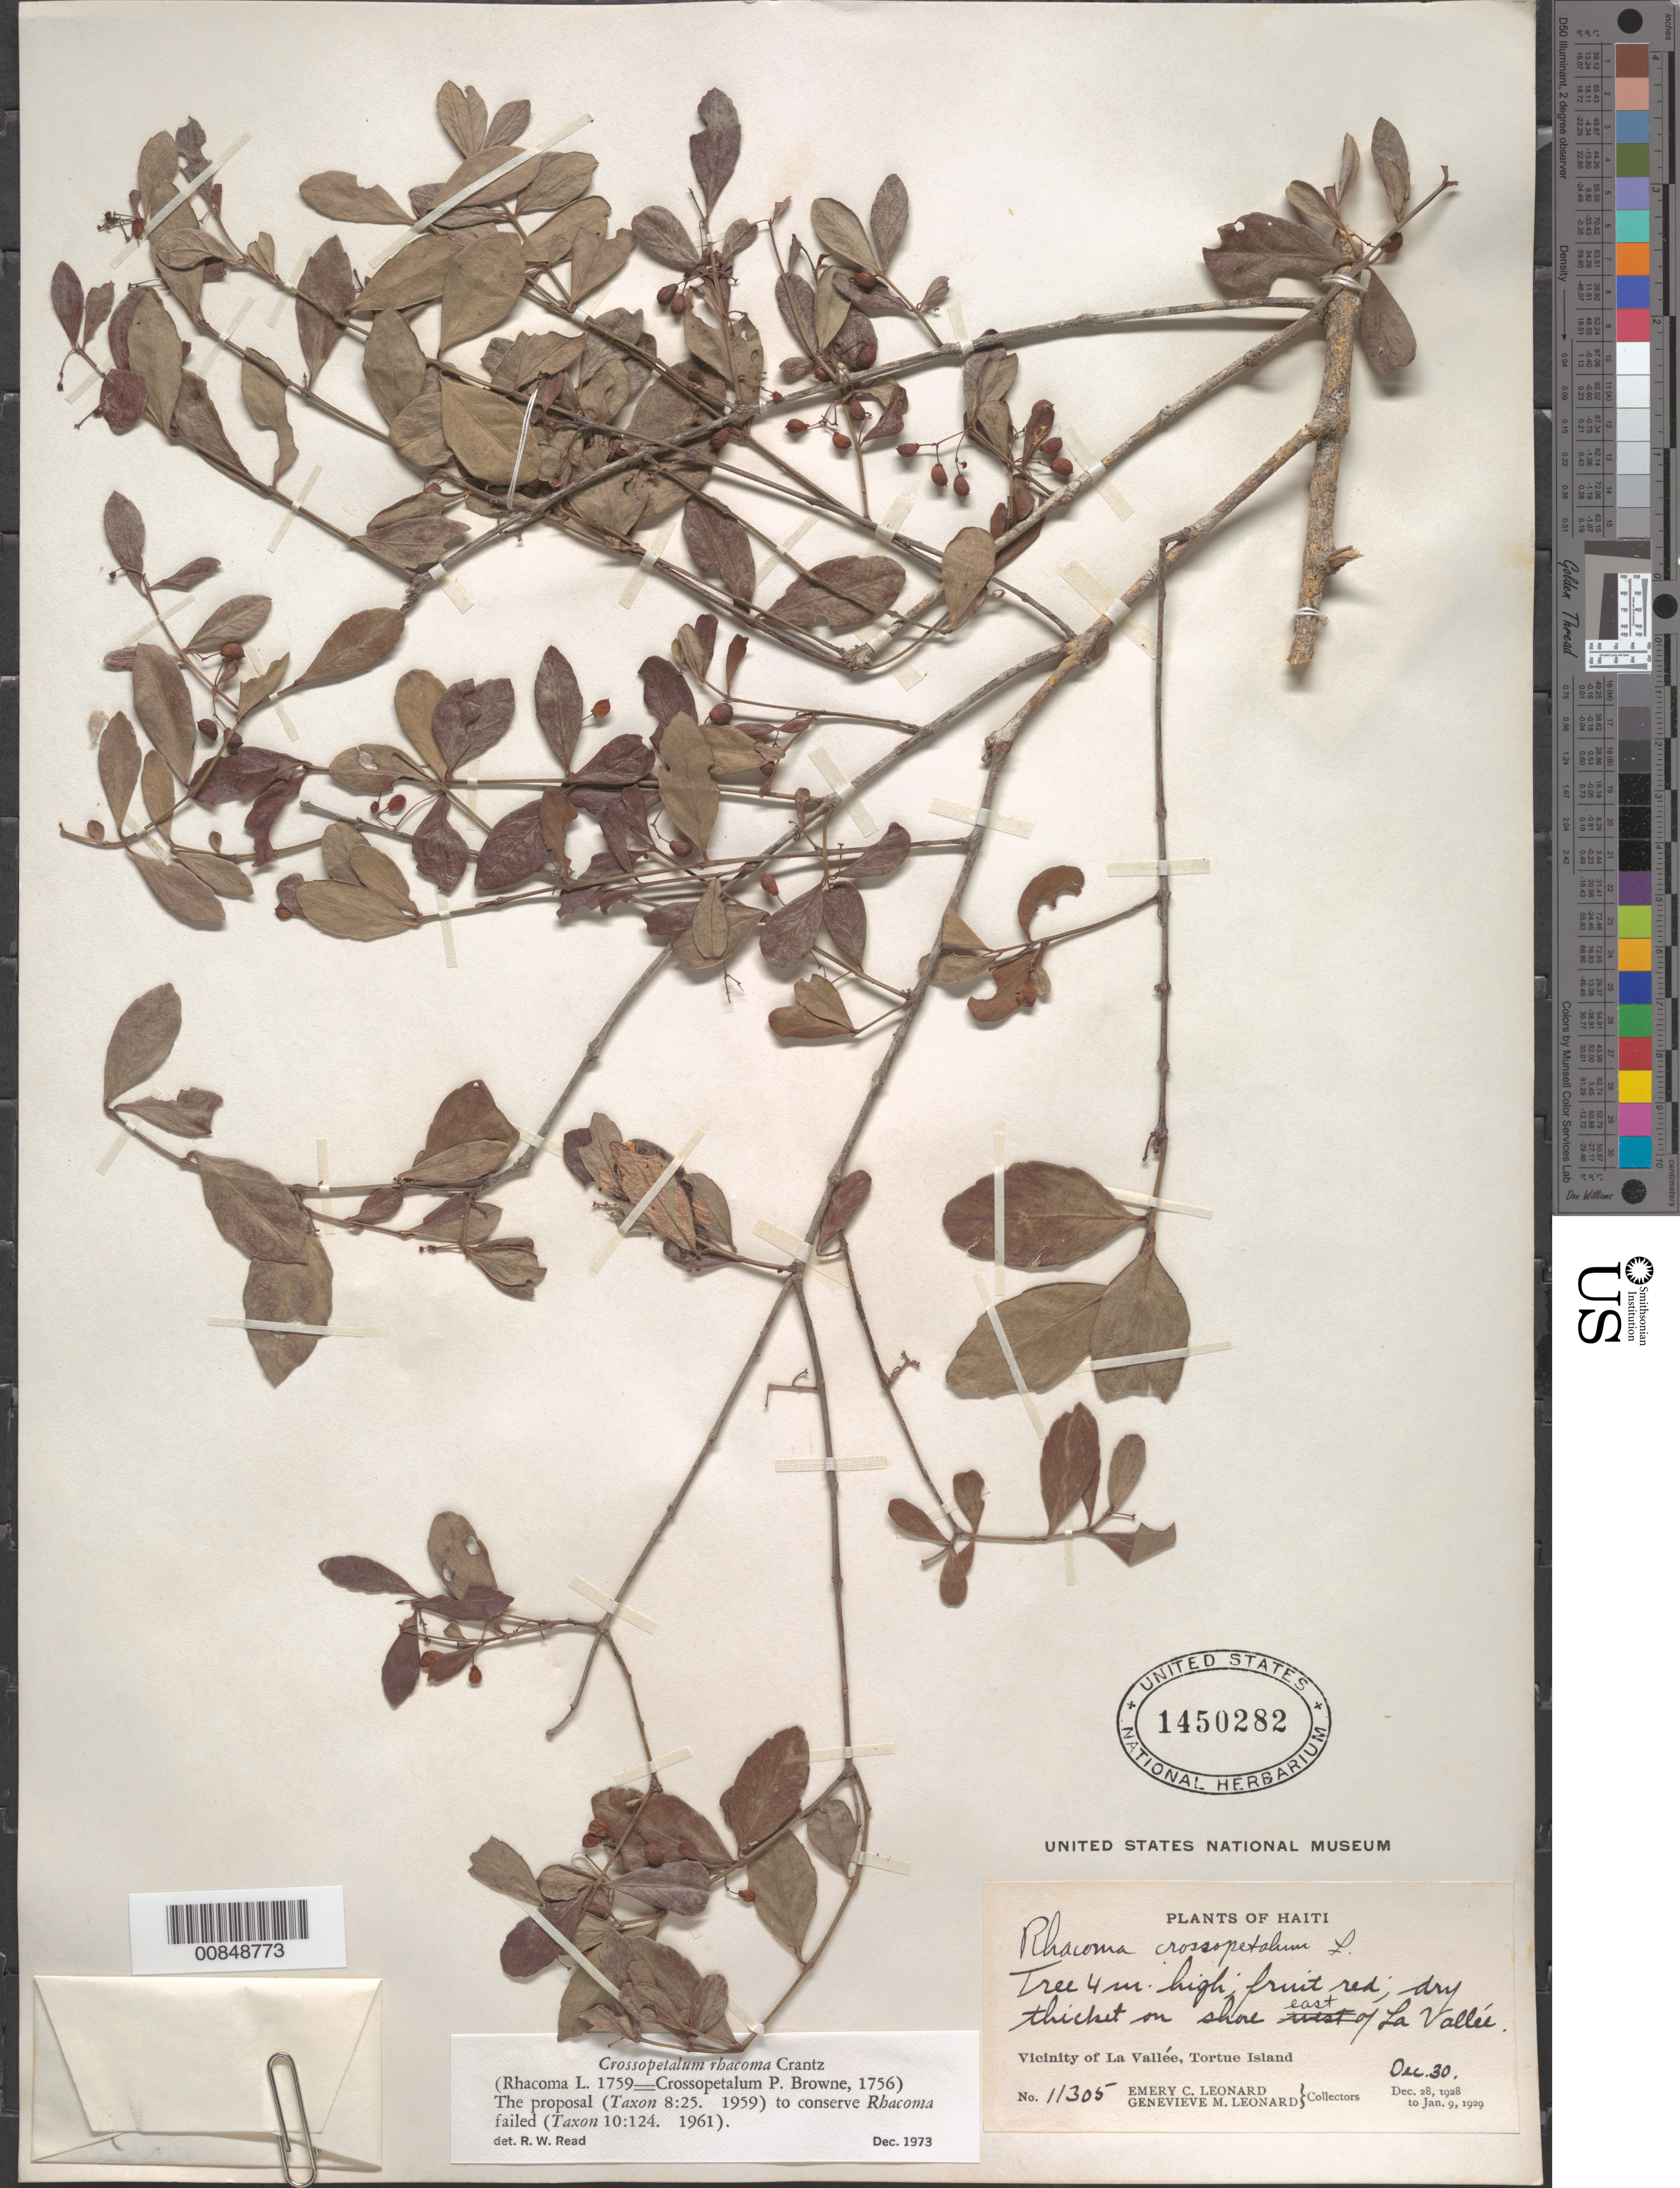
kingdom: Plantae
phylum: Tracheophyta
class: Magnoliopsida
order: Celastrales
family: Celastraceae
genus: Crossopetalum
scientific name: Crossopetalum rhacoma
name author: Crantz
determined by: Read, Robert W., (US), NMNH (UNITED STATES)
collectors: E. C. Leonard & G. M. Leonard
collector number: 11305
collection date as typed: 30 Dec 1928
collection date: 1928-12-30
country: Haiti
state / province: Nord-Ouest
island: Île de la Tortue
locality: Vicinity of La Vallée, E of town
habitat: Dry thicket on shore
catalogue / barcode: US 1450282